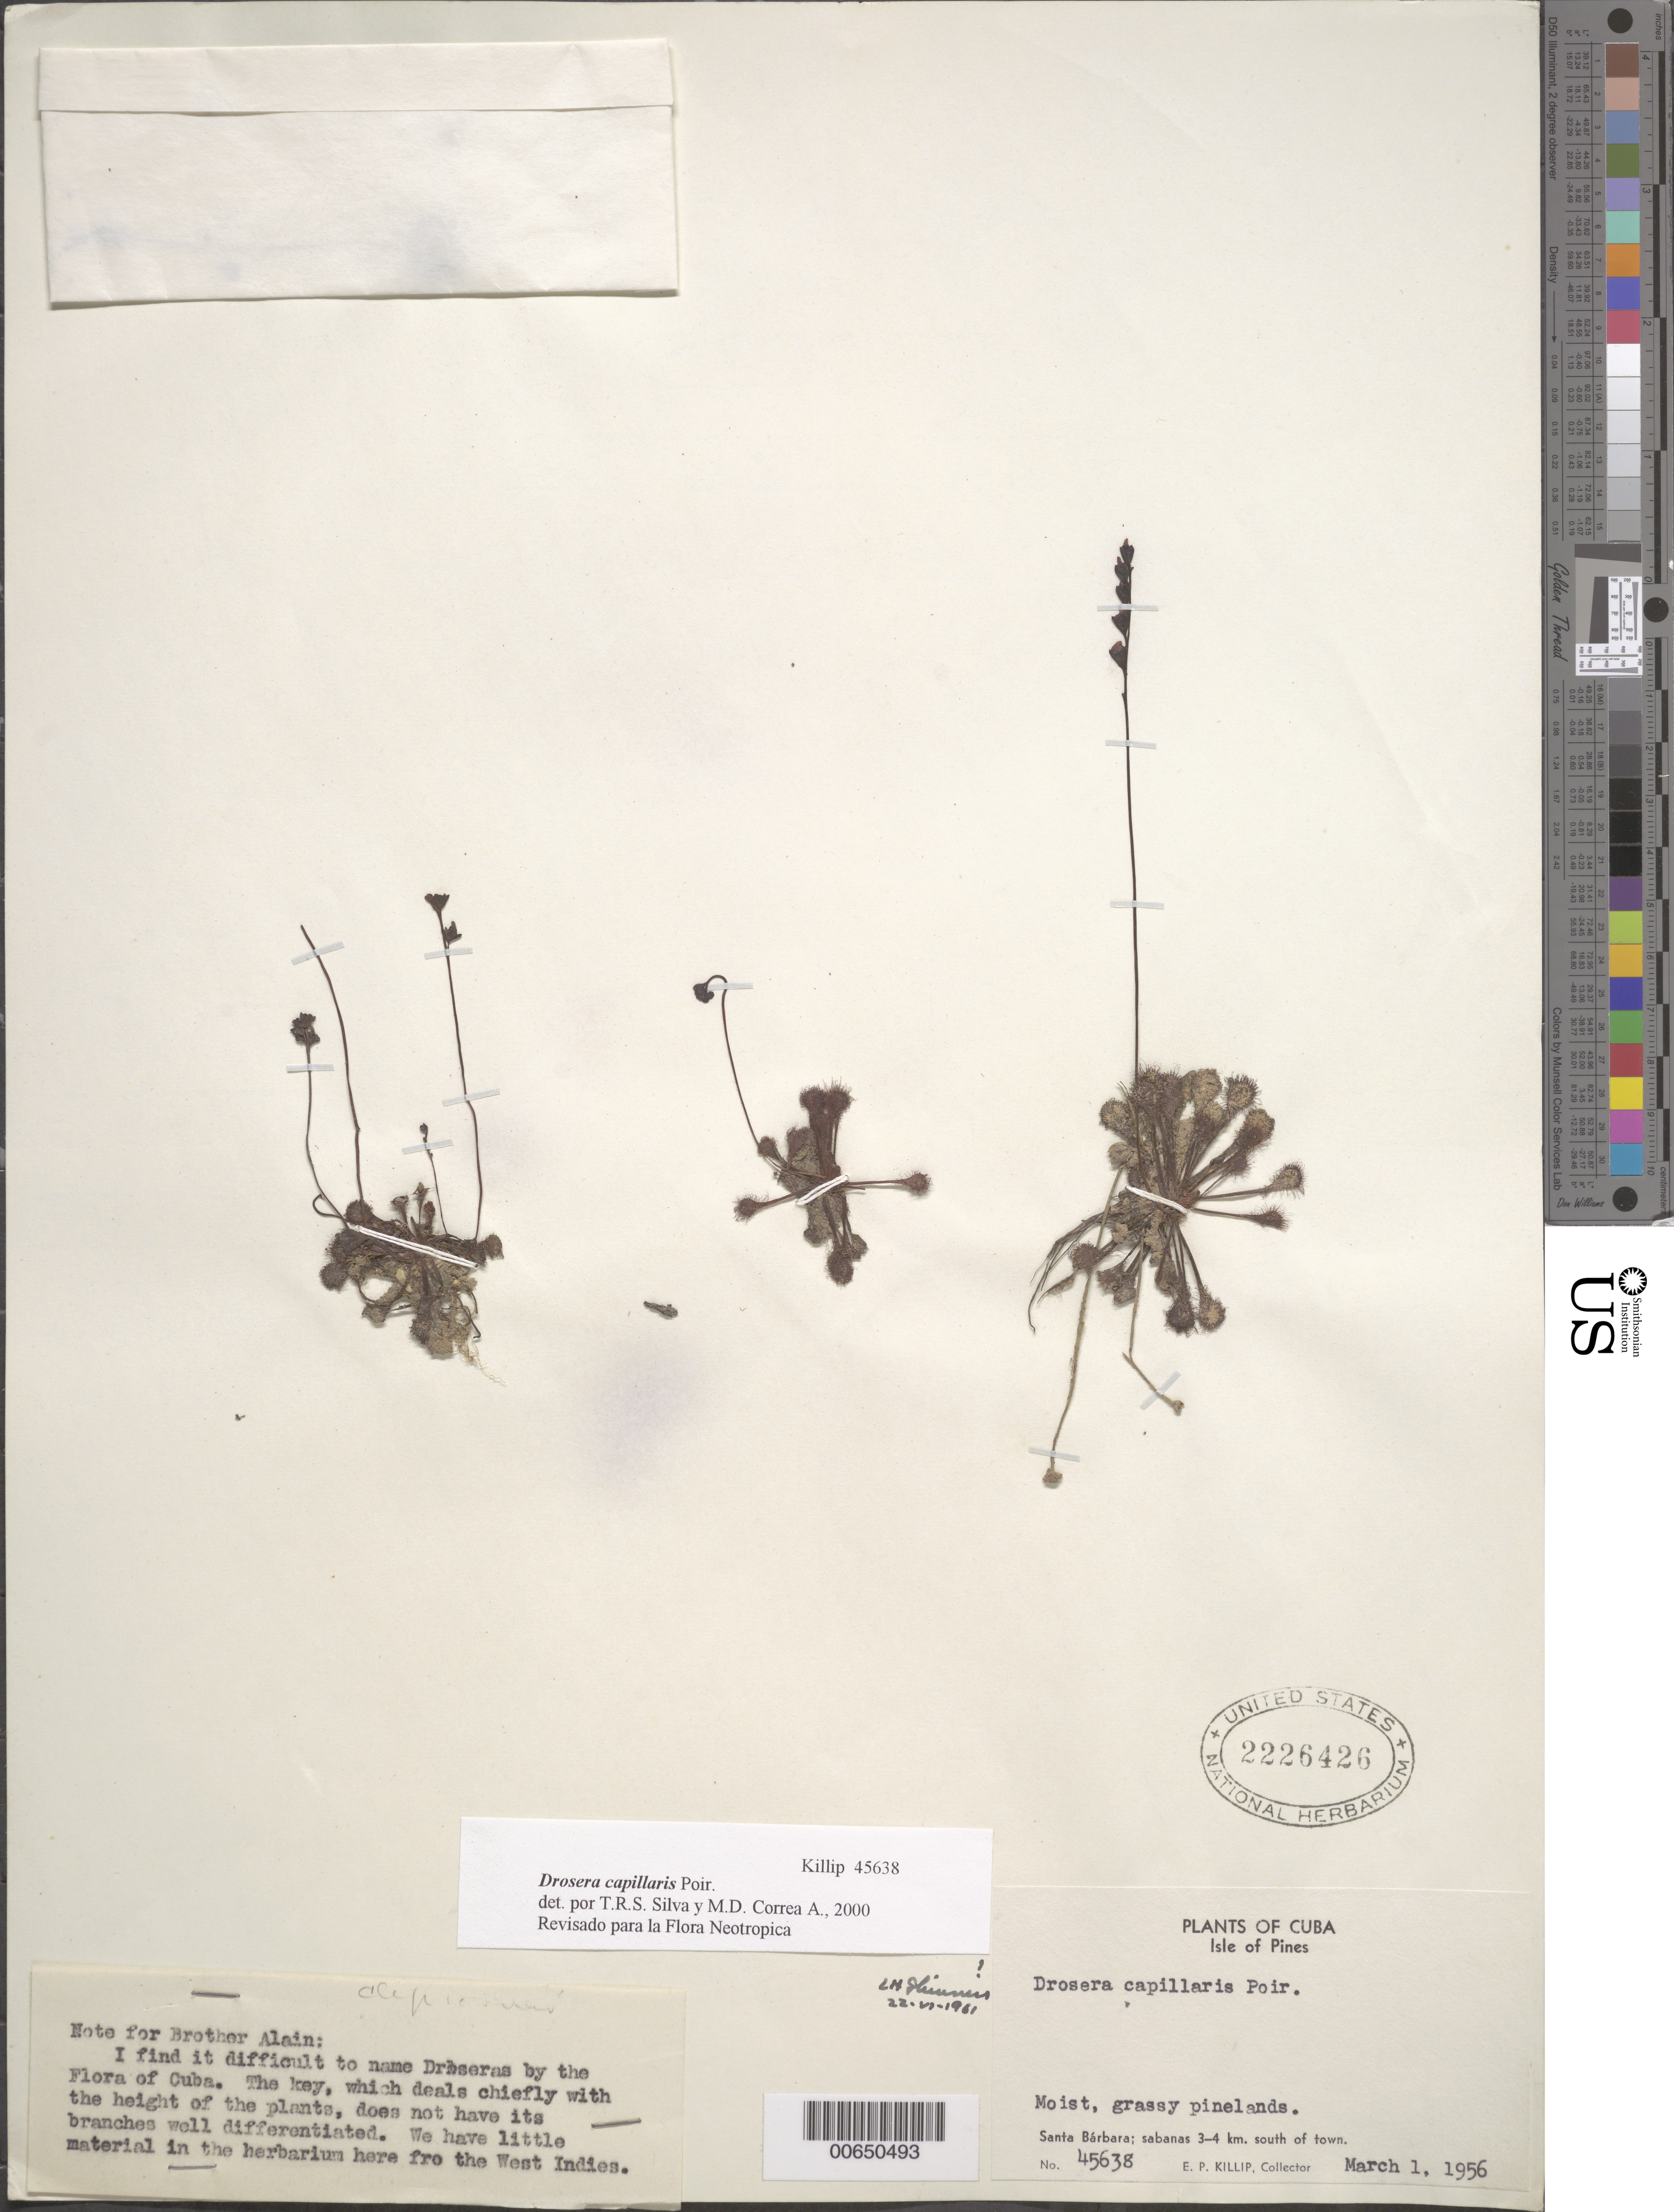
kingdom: Plantae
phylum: Tracheophyta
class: Magnoliopsida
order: Caryophyllales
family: Droseraceae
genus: Drosera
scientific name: Drosera capillaris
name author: Poir.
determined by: Shinners, L. H.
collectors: E. P. Killip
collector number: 45638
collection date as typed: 01 Mar 1956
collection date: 1956-03-01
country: Cuba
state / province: Isla de La Juventud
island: Isla de La Juventud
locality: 3 - 4 kms S of Santa Bárbara, "Isle of Pines".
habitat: Moist, grassy pinelands.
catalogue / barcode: US 2226426